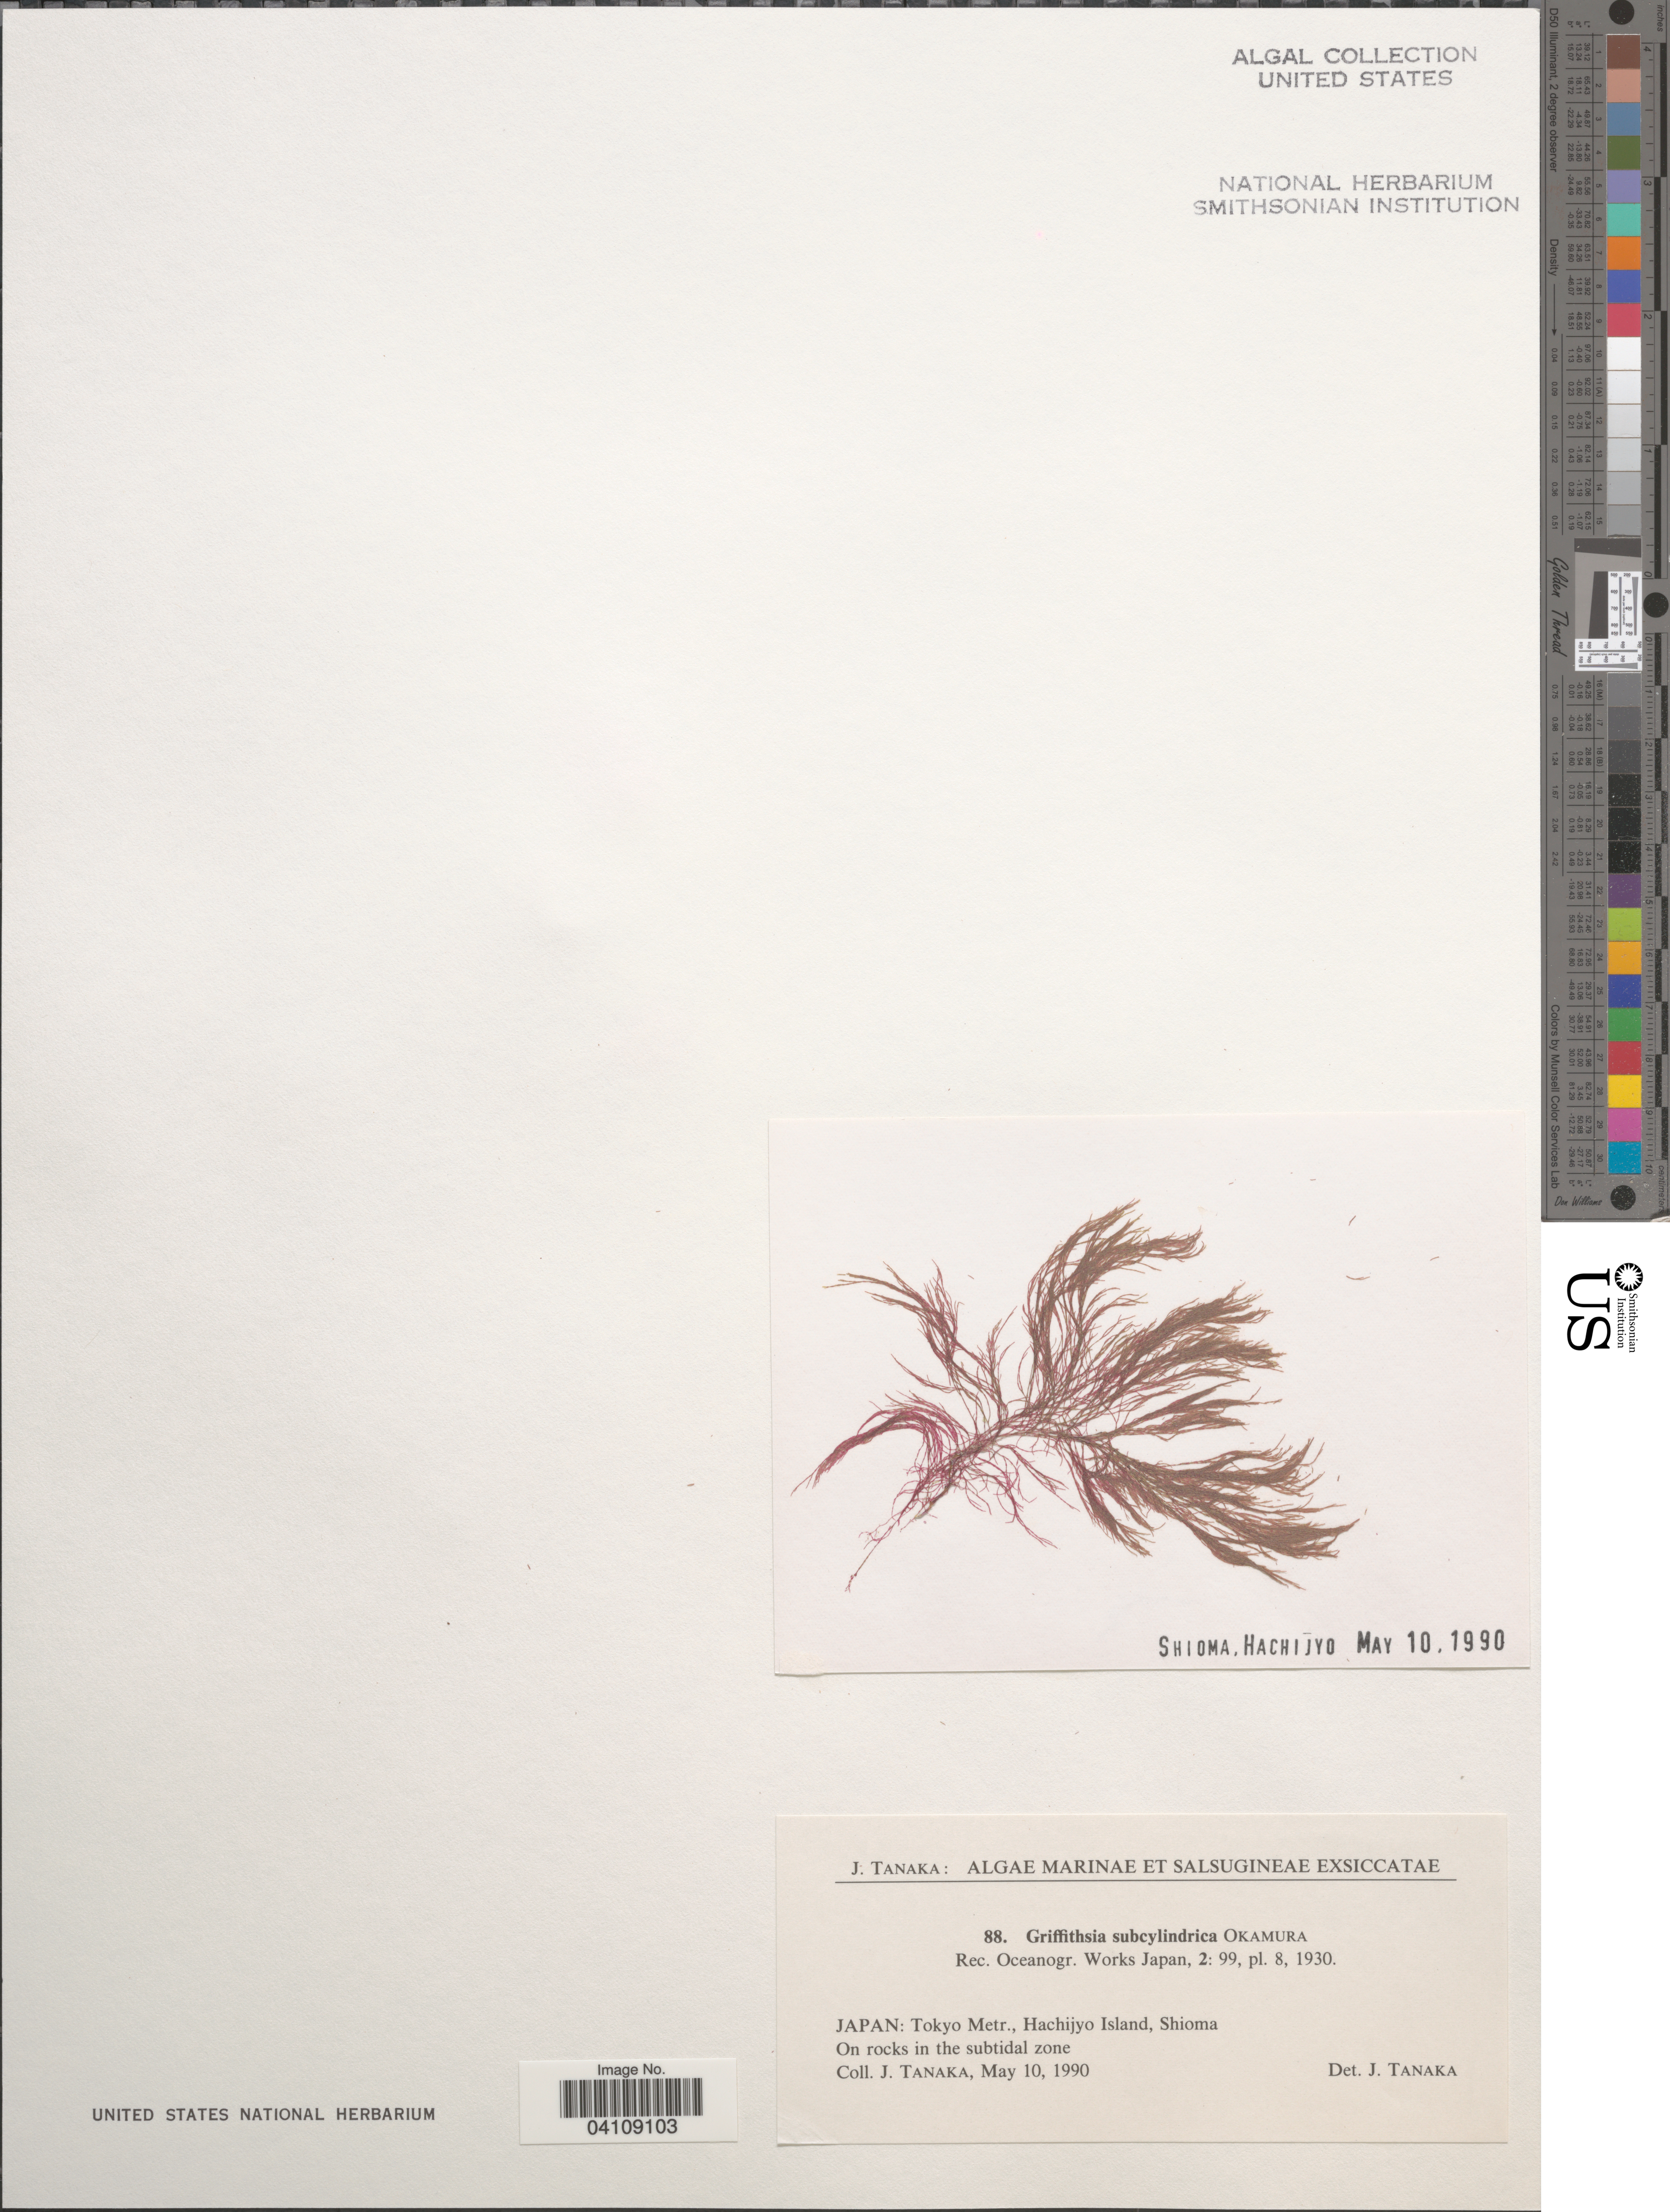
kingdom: Plantae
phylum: Rhodophyta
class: Florideophyceae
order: Ceramiales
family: Wrangeliaceae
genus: Griffithsia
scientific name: Griffithsia subcylindrica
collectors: J. Tanaka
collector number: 88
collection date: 1990-05-10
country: Japan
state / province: Tokyo, Federal City of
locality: Tokyo Metr., Hachijyo Island, Shioma.